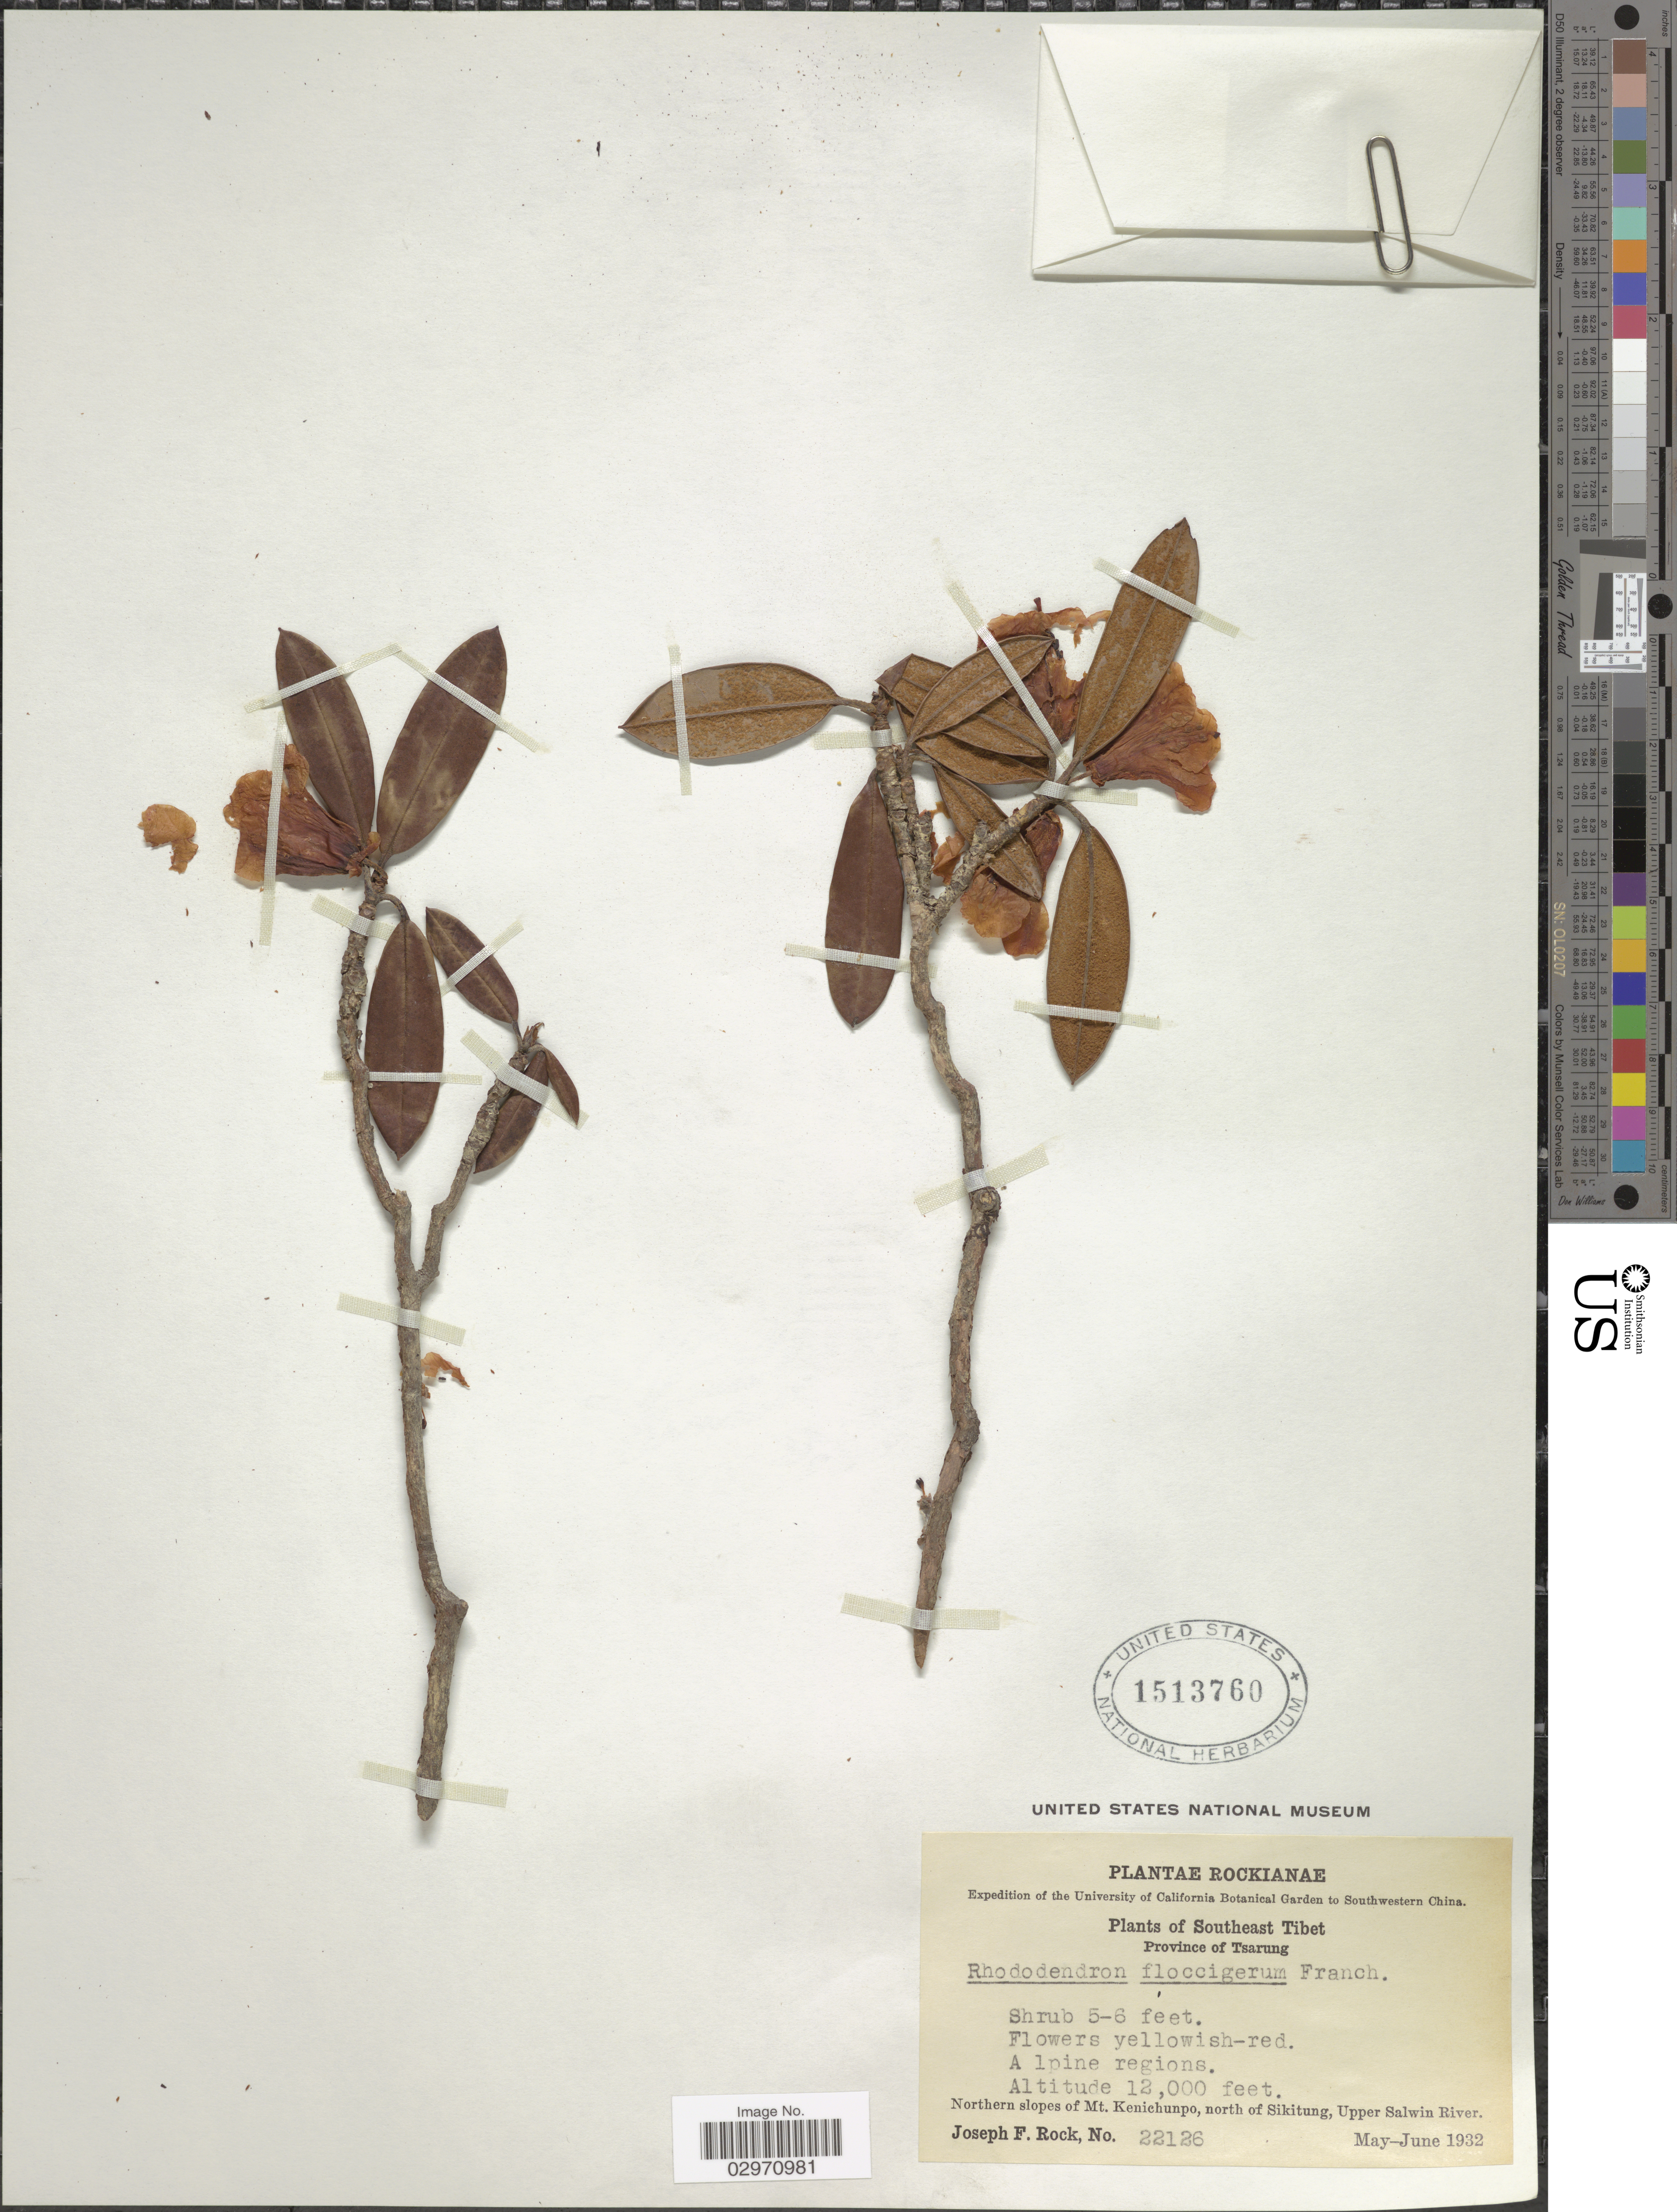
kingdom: Plantae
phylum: Tracheophyta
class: Magnoliopsida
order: Ericales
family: Ericaceae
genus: Rhododendron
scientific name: Rhododendron floccigerum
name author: Franch.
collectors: J. F. Rock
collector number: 22126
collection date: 1932-05/1932-06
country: China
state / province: Xizang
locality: Southeast Tibet. Province of Tsarung. Northern slopes of Mt. Kenichunpo, north of Sikitung, Upper Salwin River. Alpine regions. Southwestern China.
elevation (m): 3658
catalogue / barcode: US 1513760